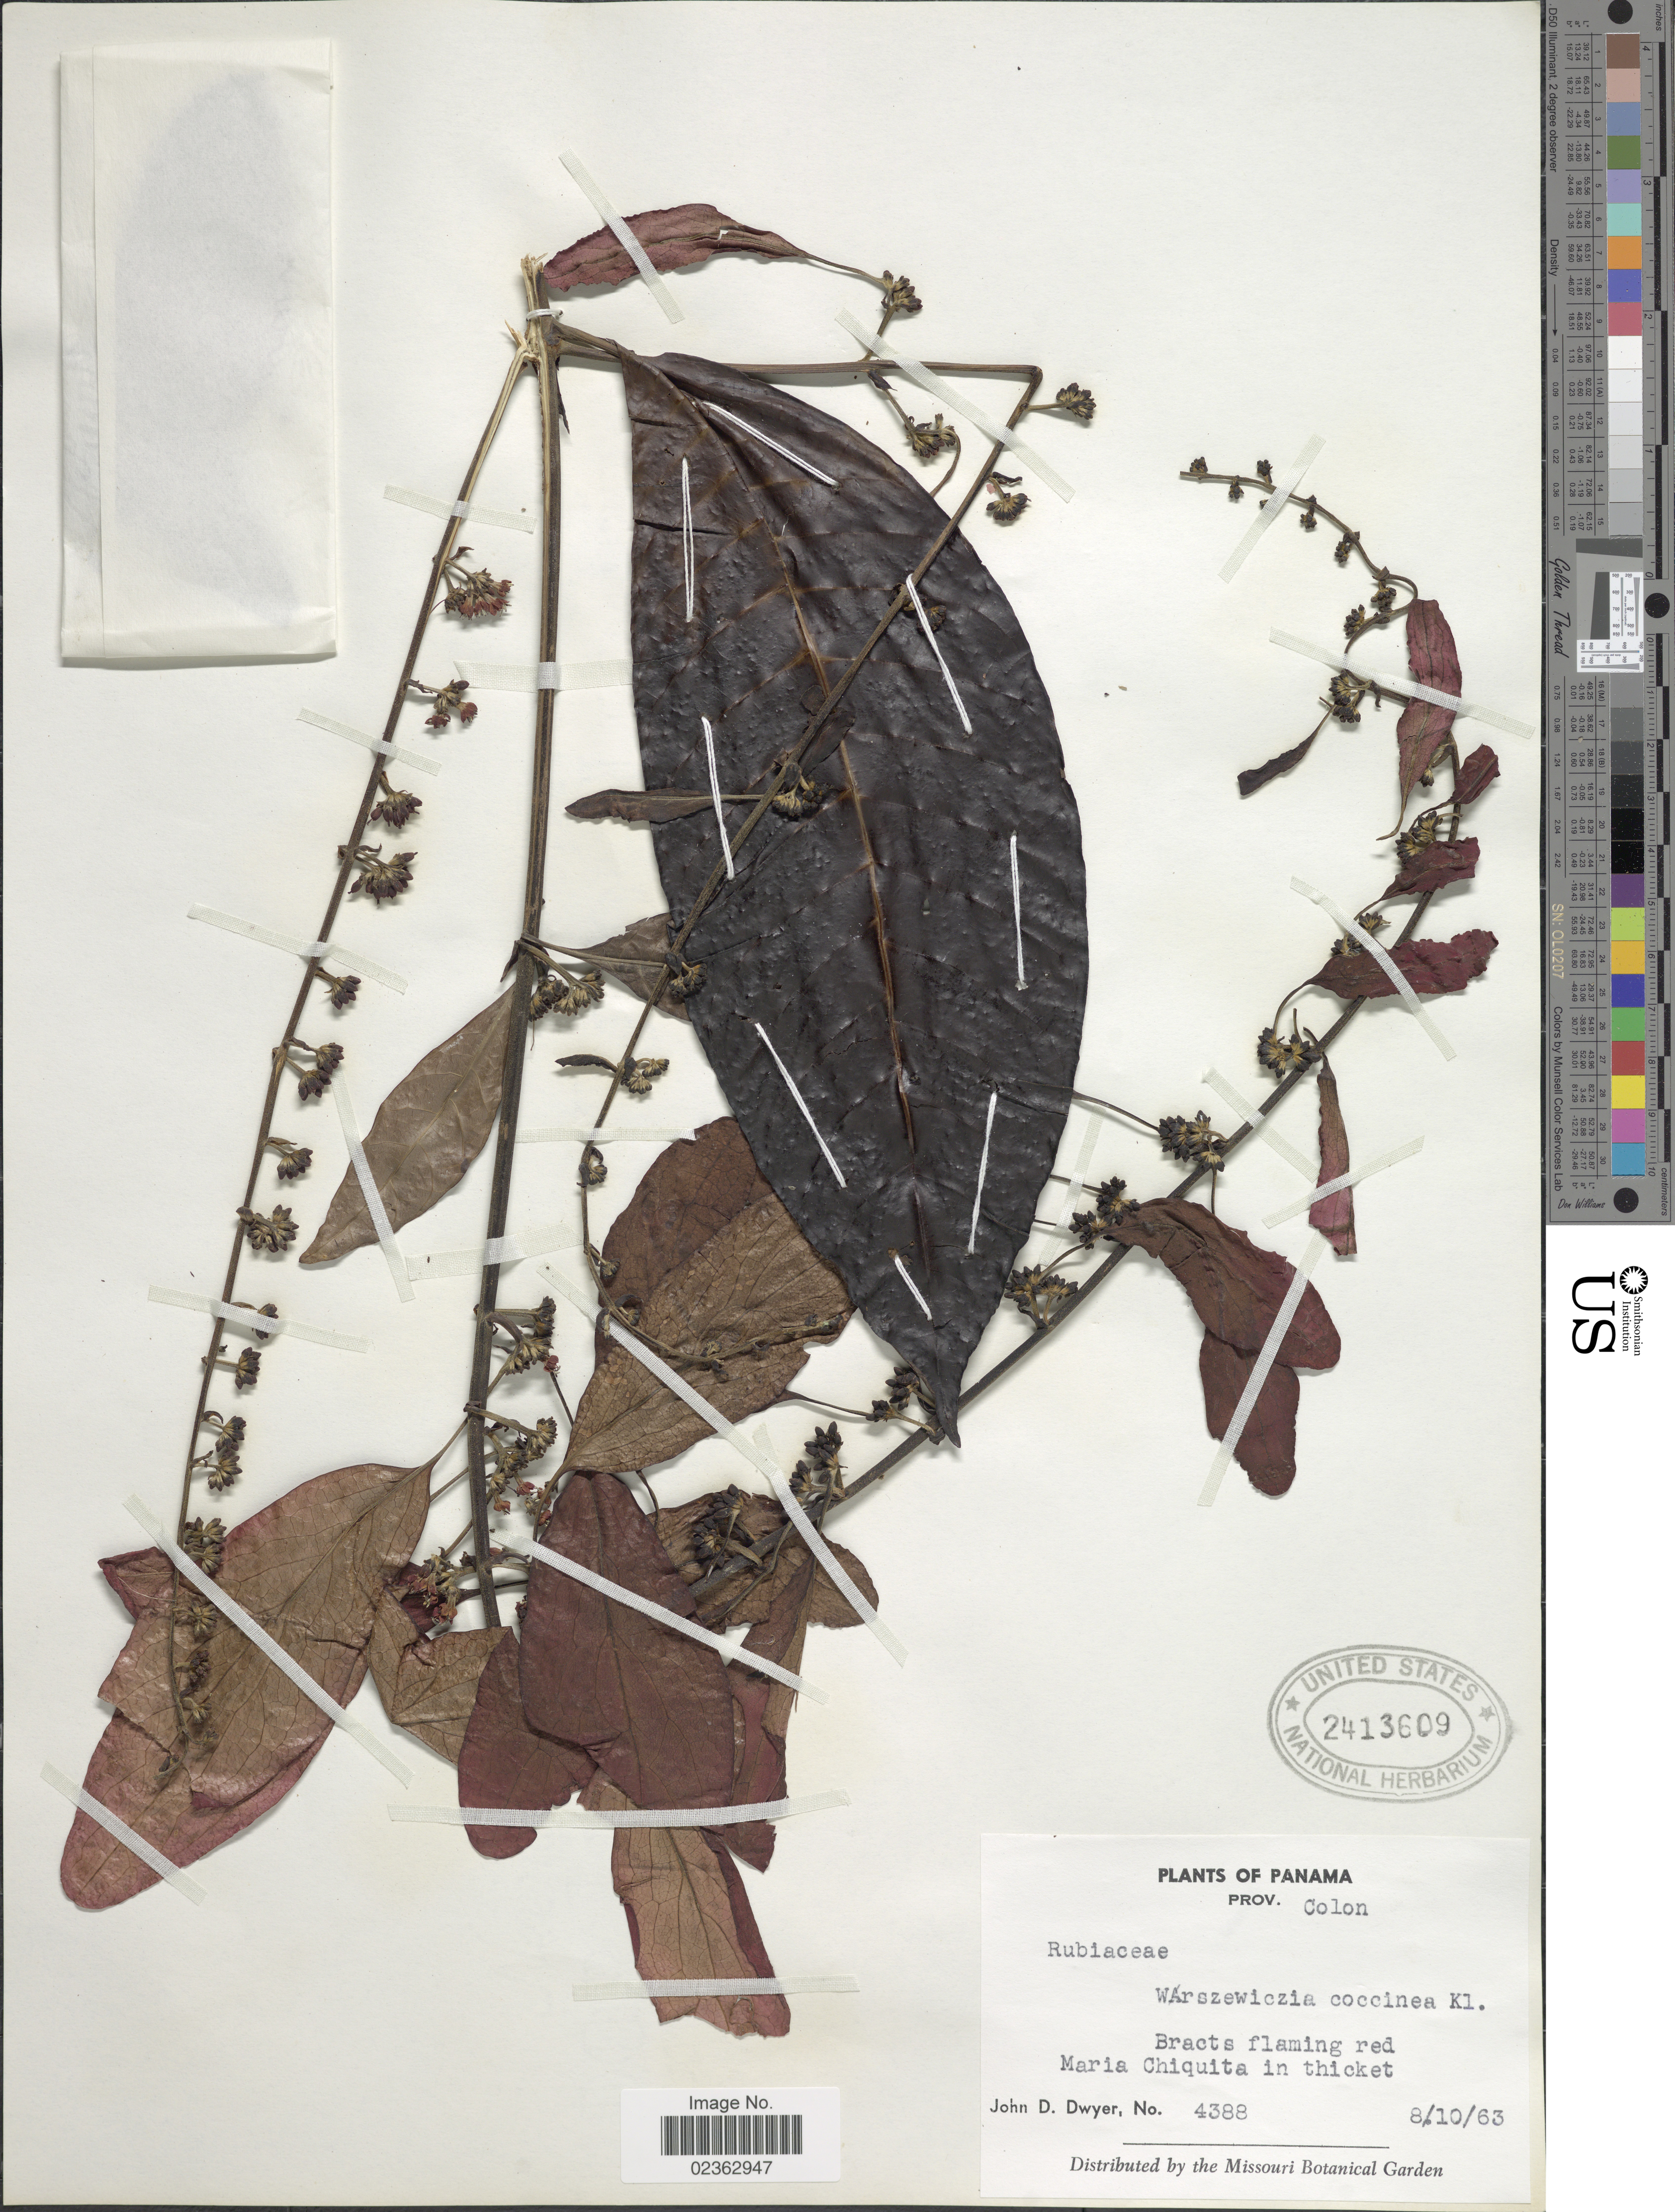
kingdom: Plantae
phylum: Tracheophyta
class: Magnoliopsida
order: Gentianales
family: Rubiaceae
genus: Warszewiczia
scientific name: Warszewiczia coccinea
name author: (Vahl) Klotzsch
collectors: J. D. Dwyer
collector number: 4388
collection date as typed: Transcribed d/m/y: 8/10/63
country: Panama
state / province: Colón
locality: Maria Chiquita in thicket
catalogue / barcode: US 2413609